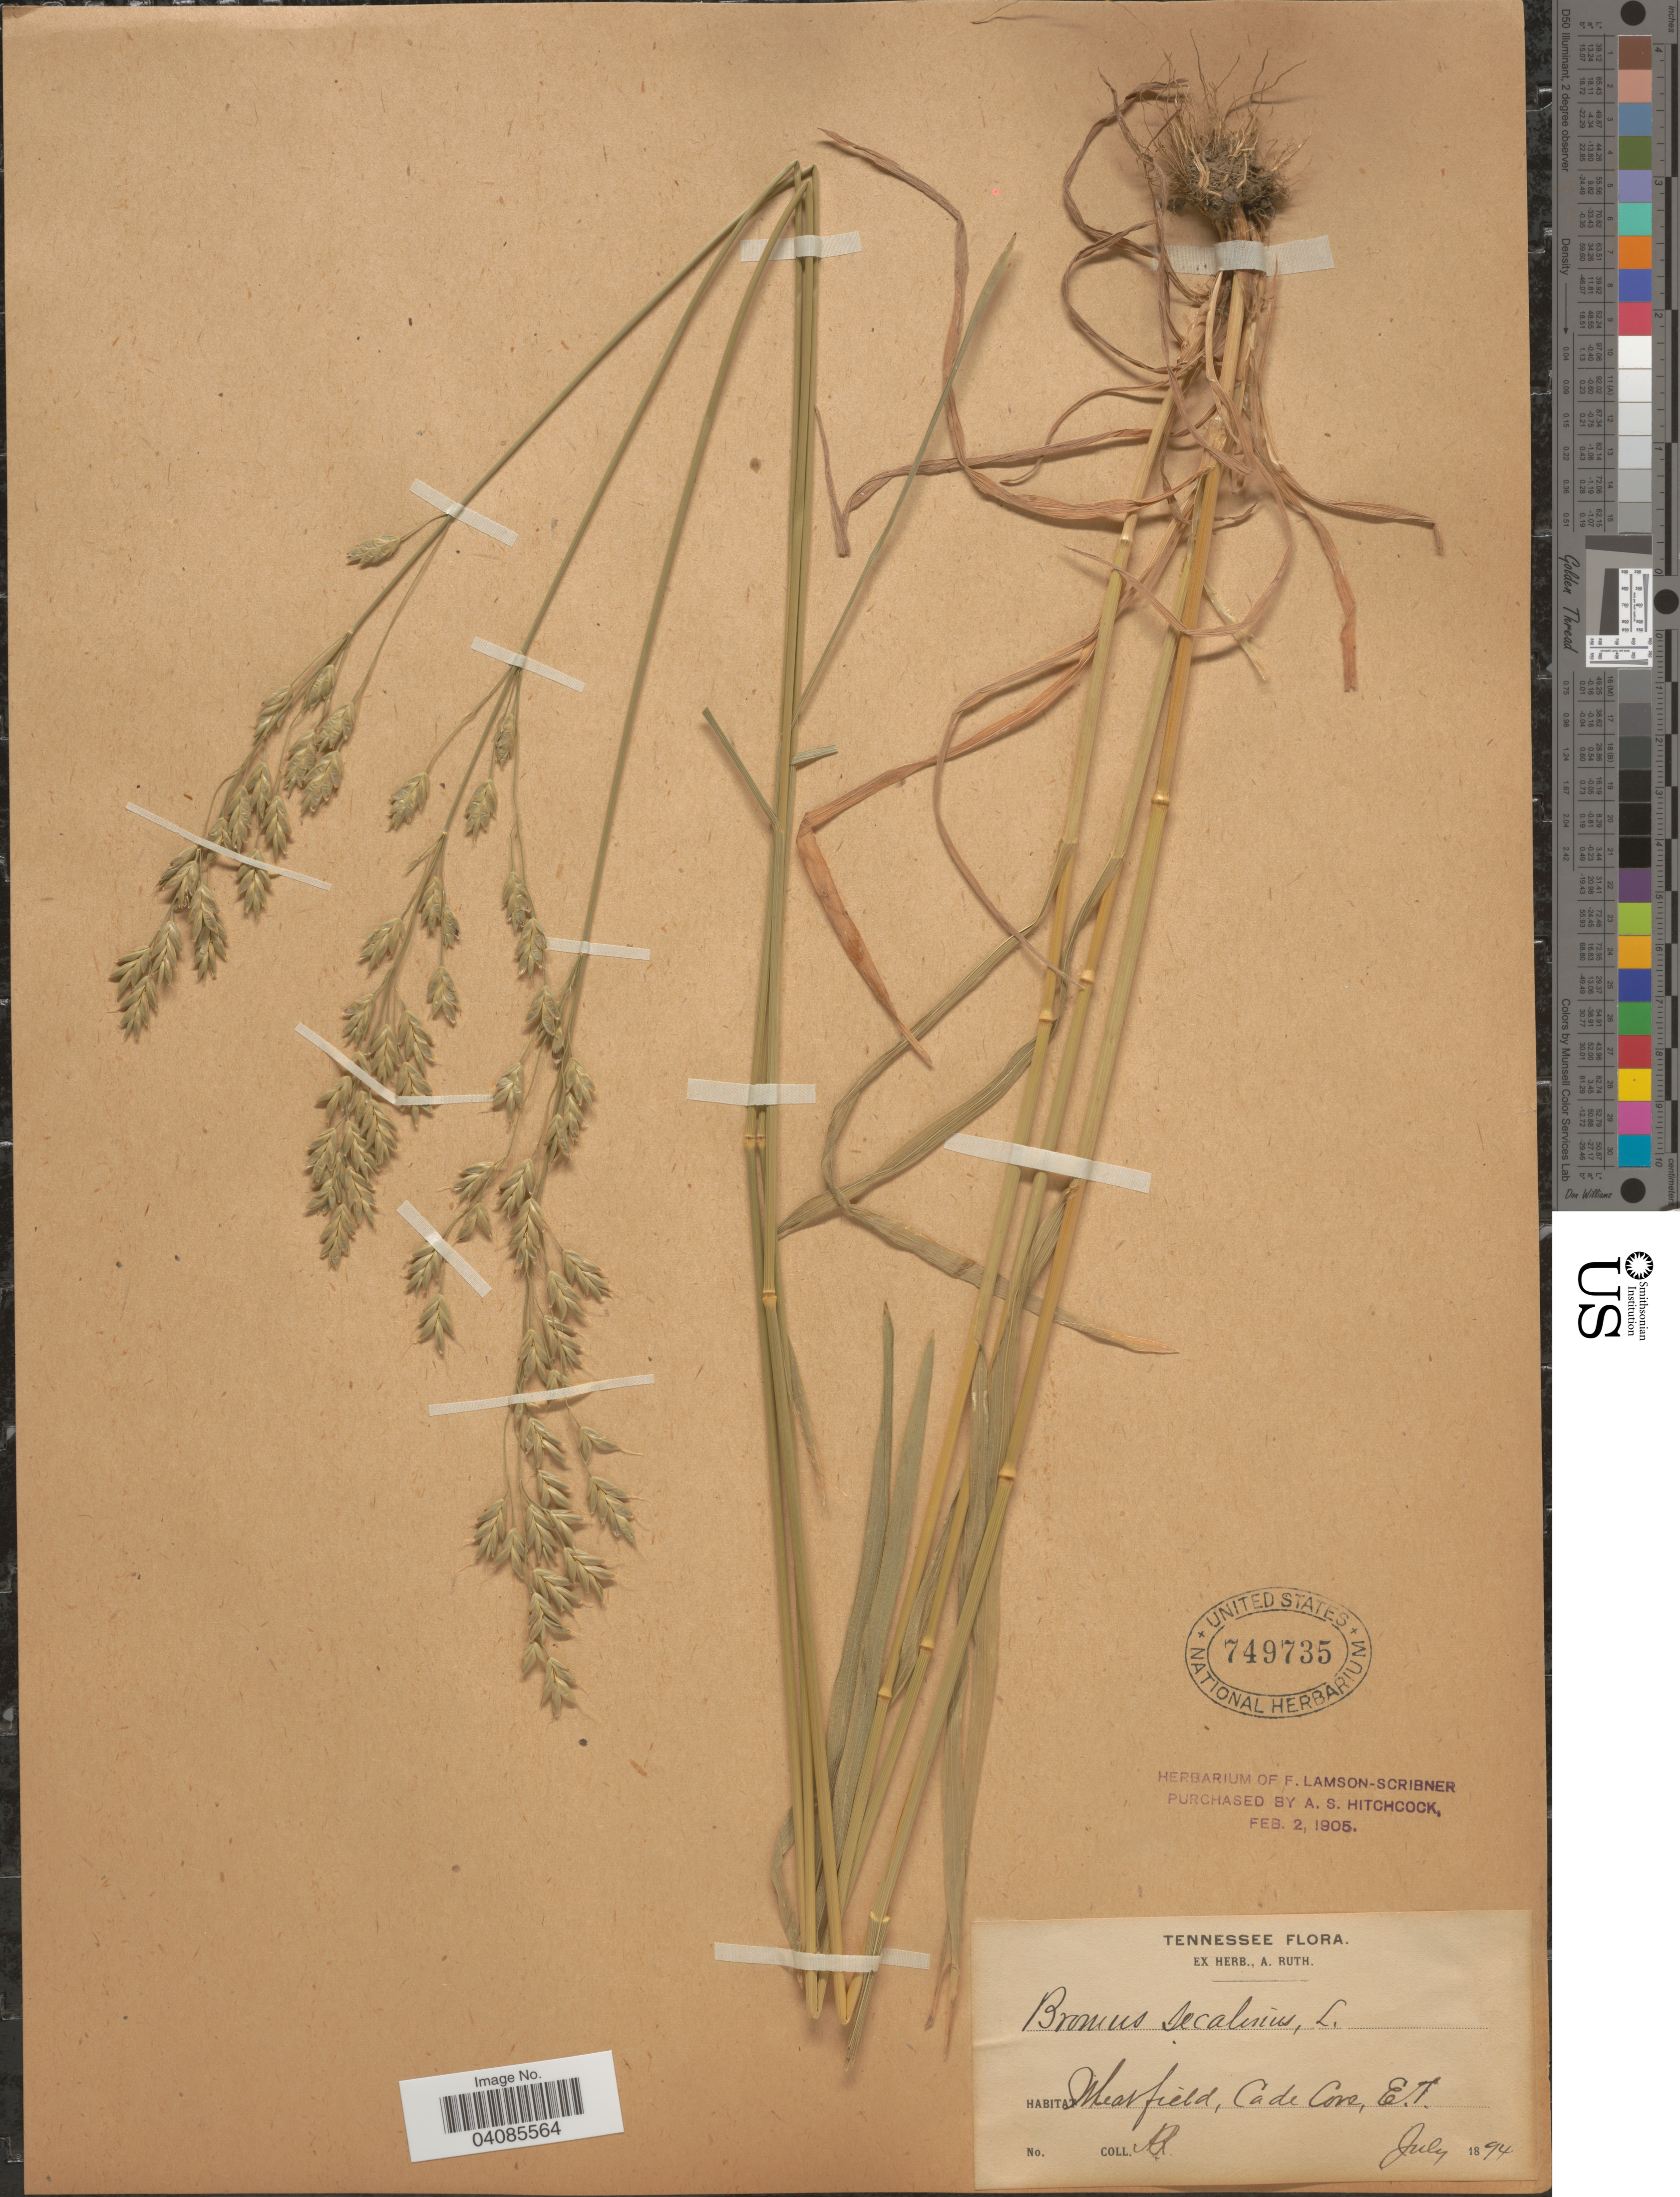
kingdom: Plantae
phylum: Tracheophyta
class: Liliopsida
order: Poales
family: Poaceae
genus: Bromus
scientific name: Bromus secalinus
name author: L.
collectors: A. Ruth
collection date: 1894-07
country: United States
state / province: Tennessee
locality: Wheat field, Cade Cove, E.T.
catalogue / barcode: US 749735